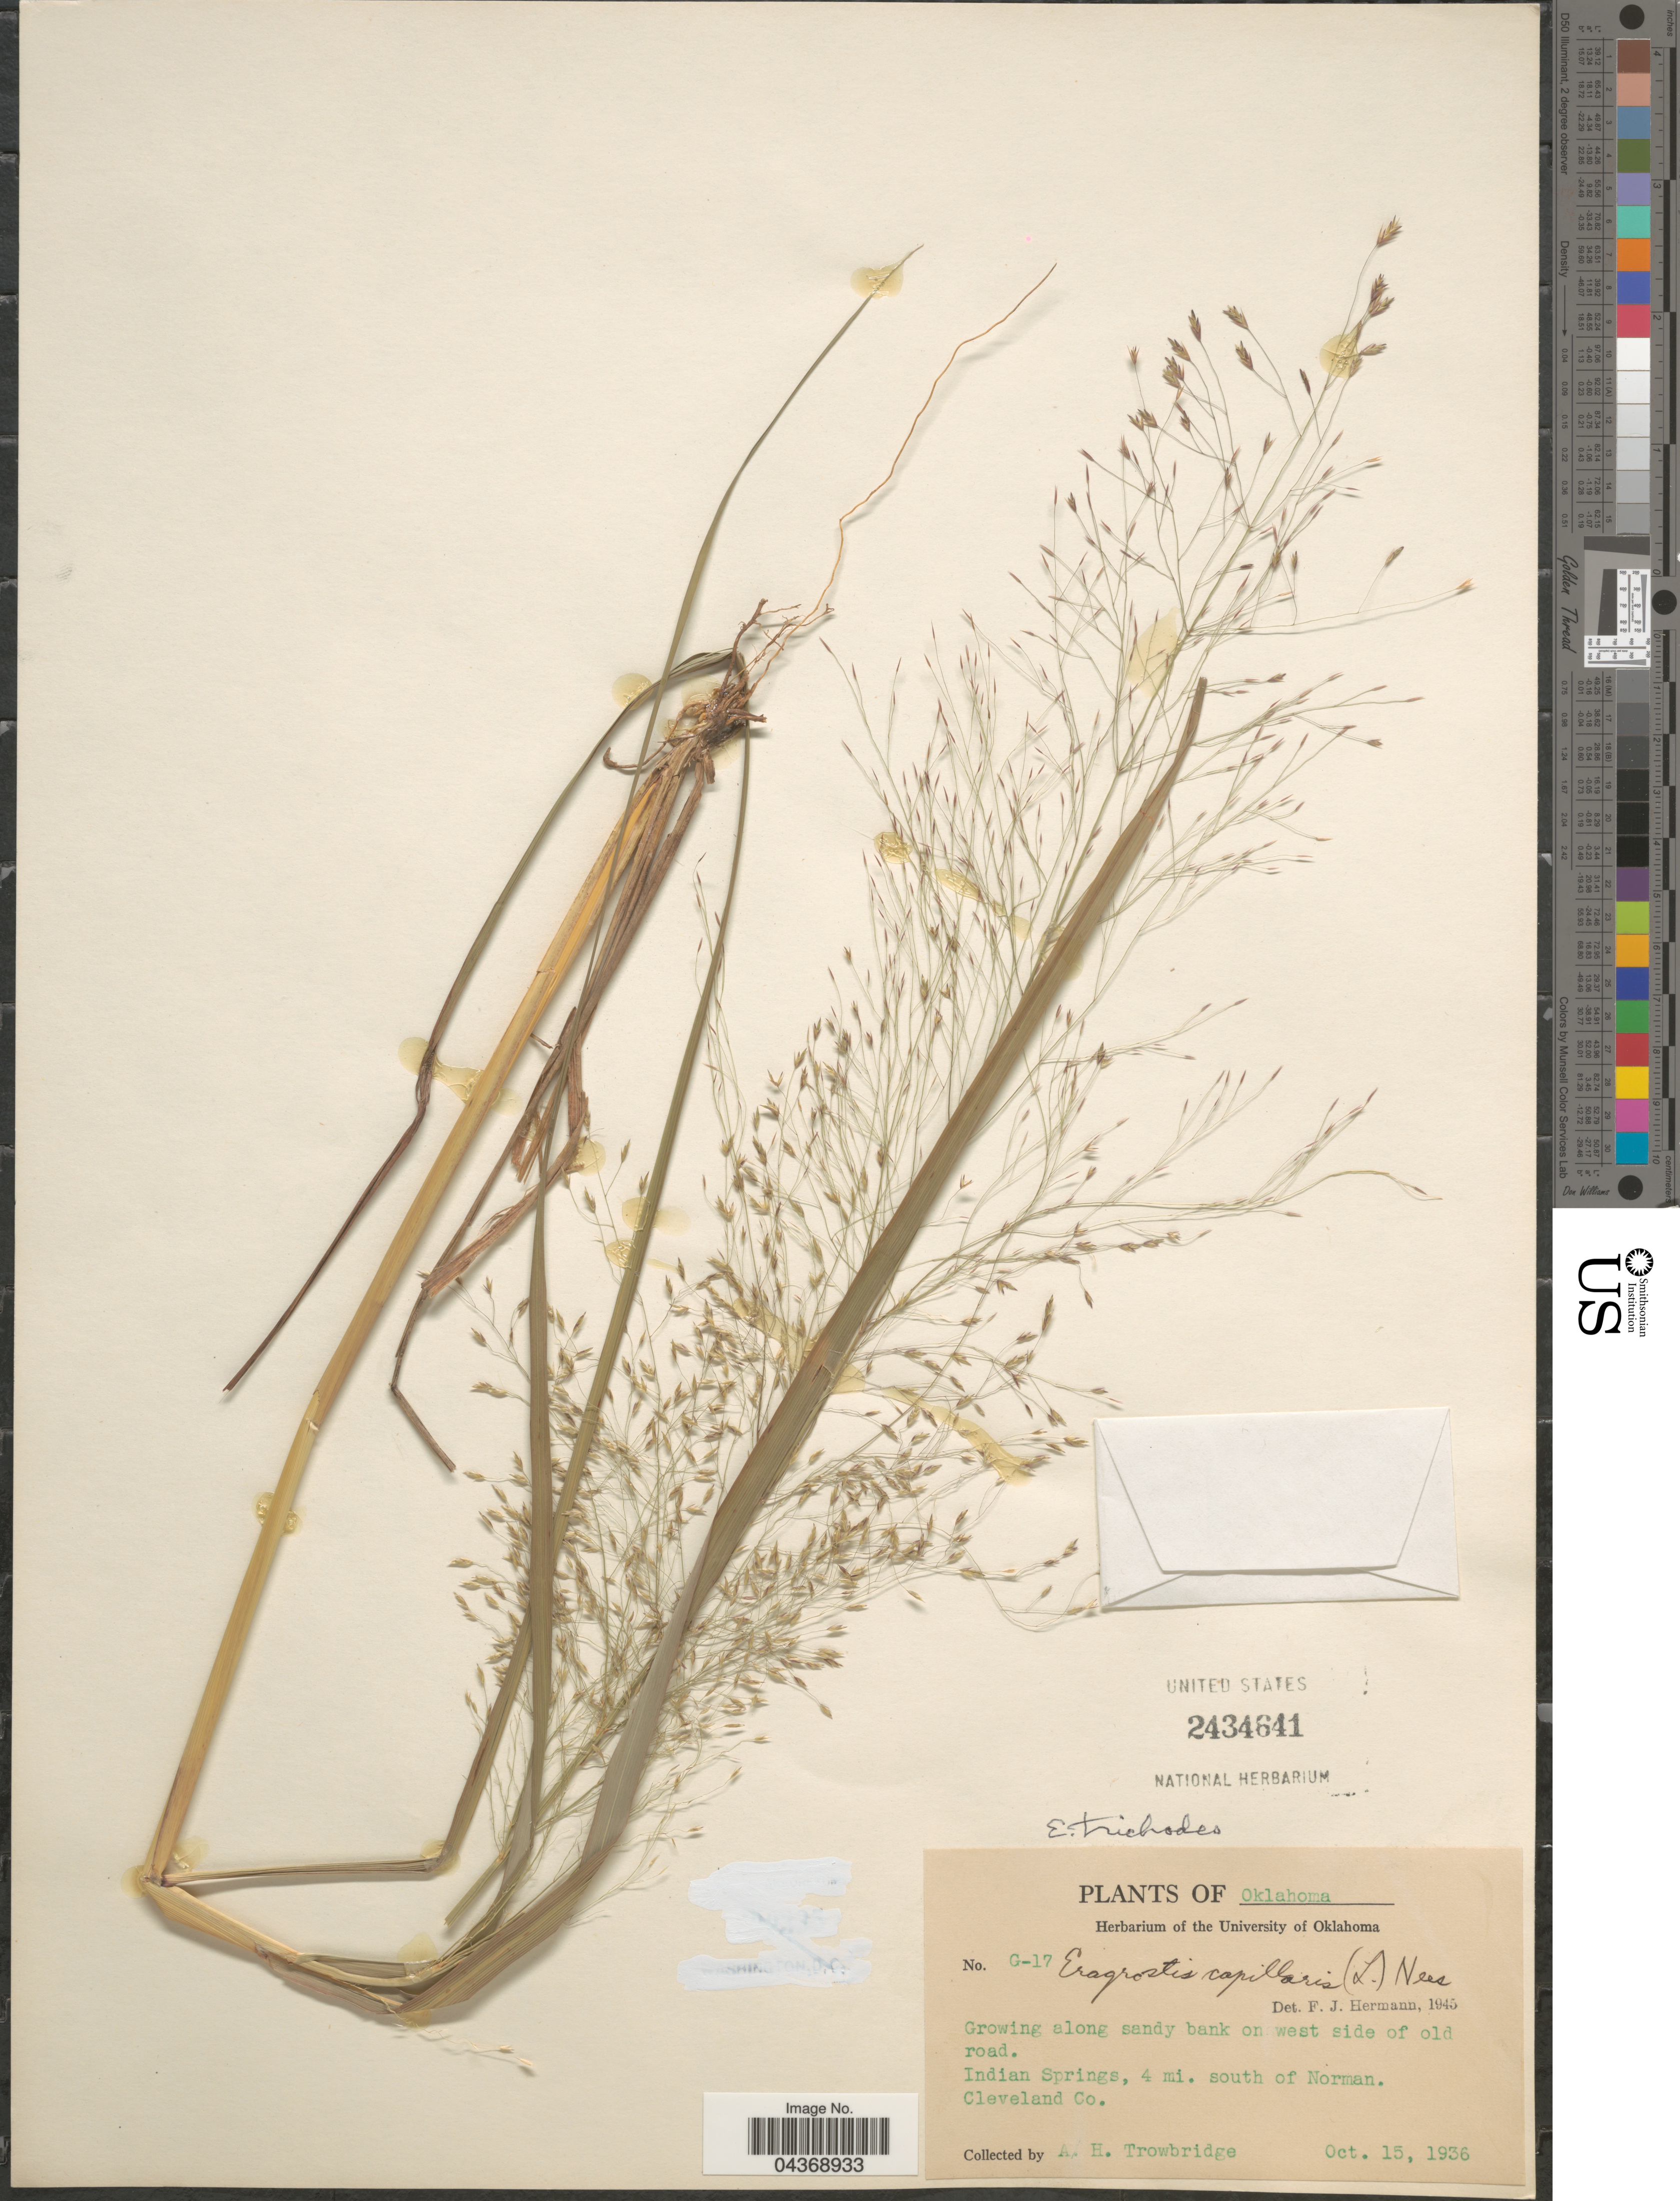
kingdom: Plantae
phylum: Tracheophyta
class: Liliopsida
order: Poales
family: Poaceae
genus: Eragrostis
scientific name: Eragrostis intermedia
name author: Hitchc.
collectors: A. H. Trowbridge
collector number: G-17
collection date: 1936-10-15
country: United States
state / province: Oklahoma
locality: On west side of old road. Indian Springs, 4 mi. south of Norman. Cleveland Co.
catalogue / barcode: US 2434641